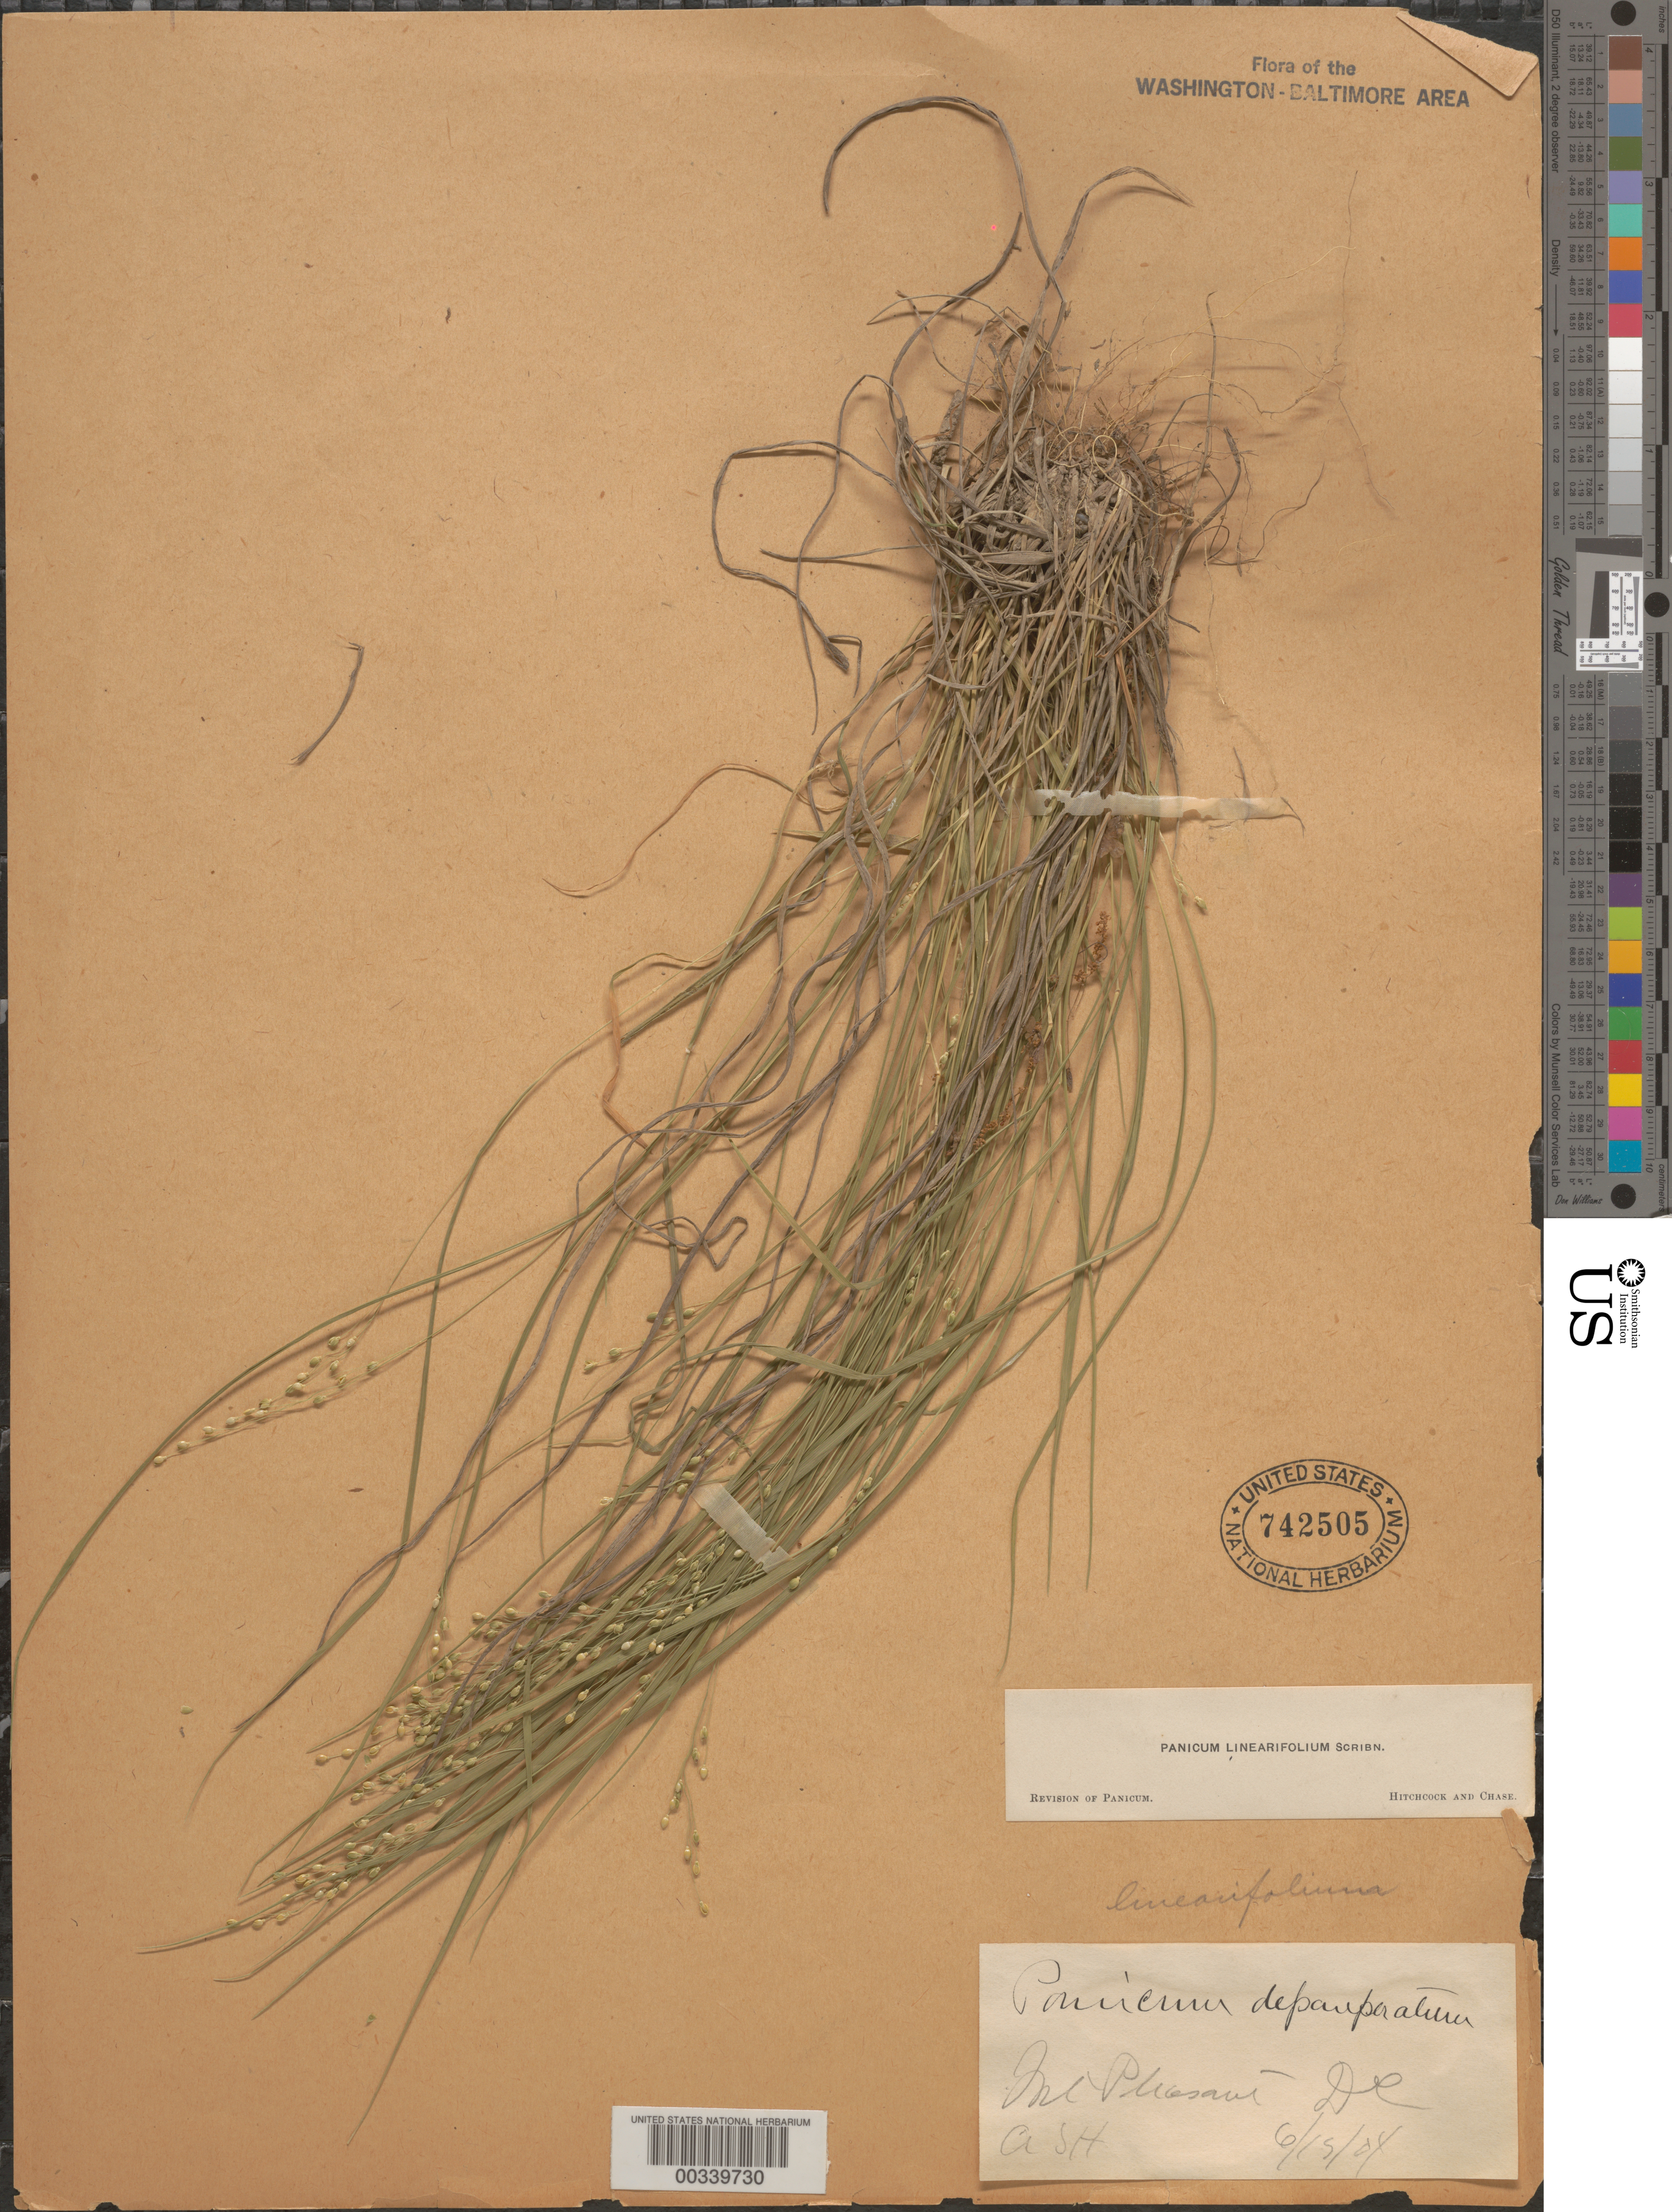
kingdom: Plantae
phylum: Tracheophyta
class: Liliopsida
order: Poales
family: Poaceae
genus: Dichanthelium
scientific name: Dichanthelium linearifolium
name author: (Scribn.) Gould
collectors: A. S. Hitchcock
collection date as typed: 19 Jun 1904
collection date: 1904-06-19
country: United States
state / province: District of Columbia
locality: Mount Pleasant Rock Creek Park and Vicinity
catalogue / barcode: US 742505